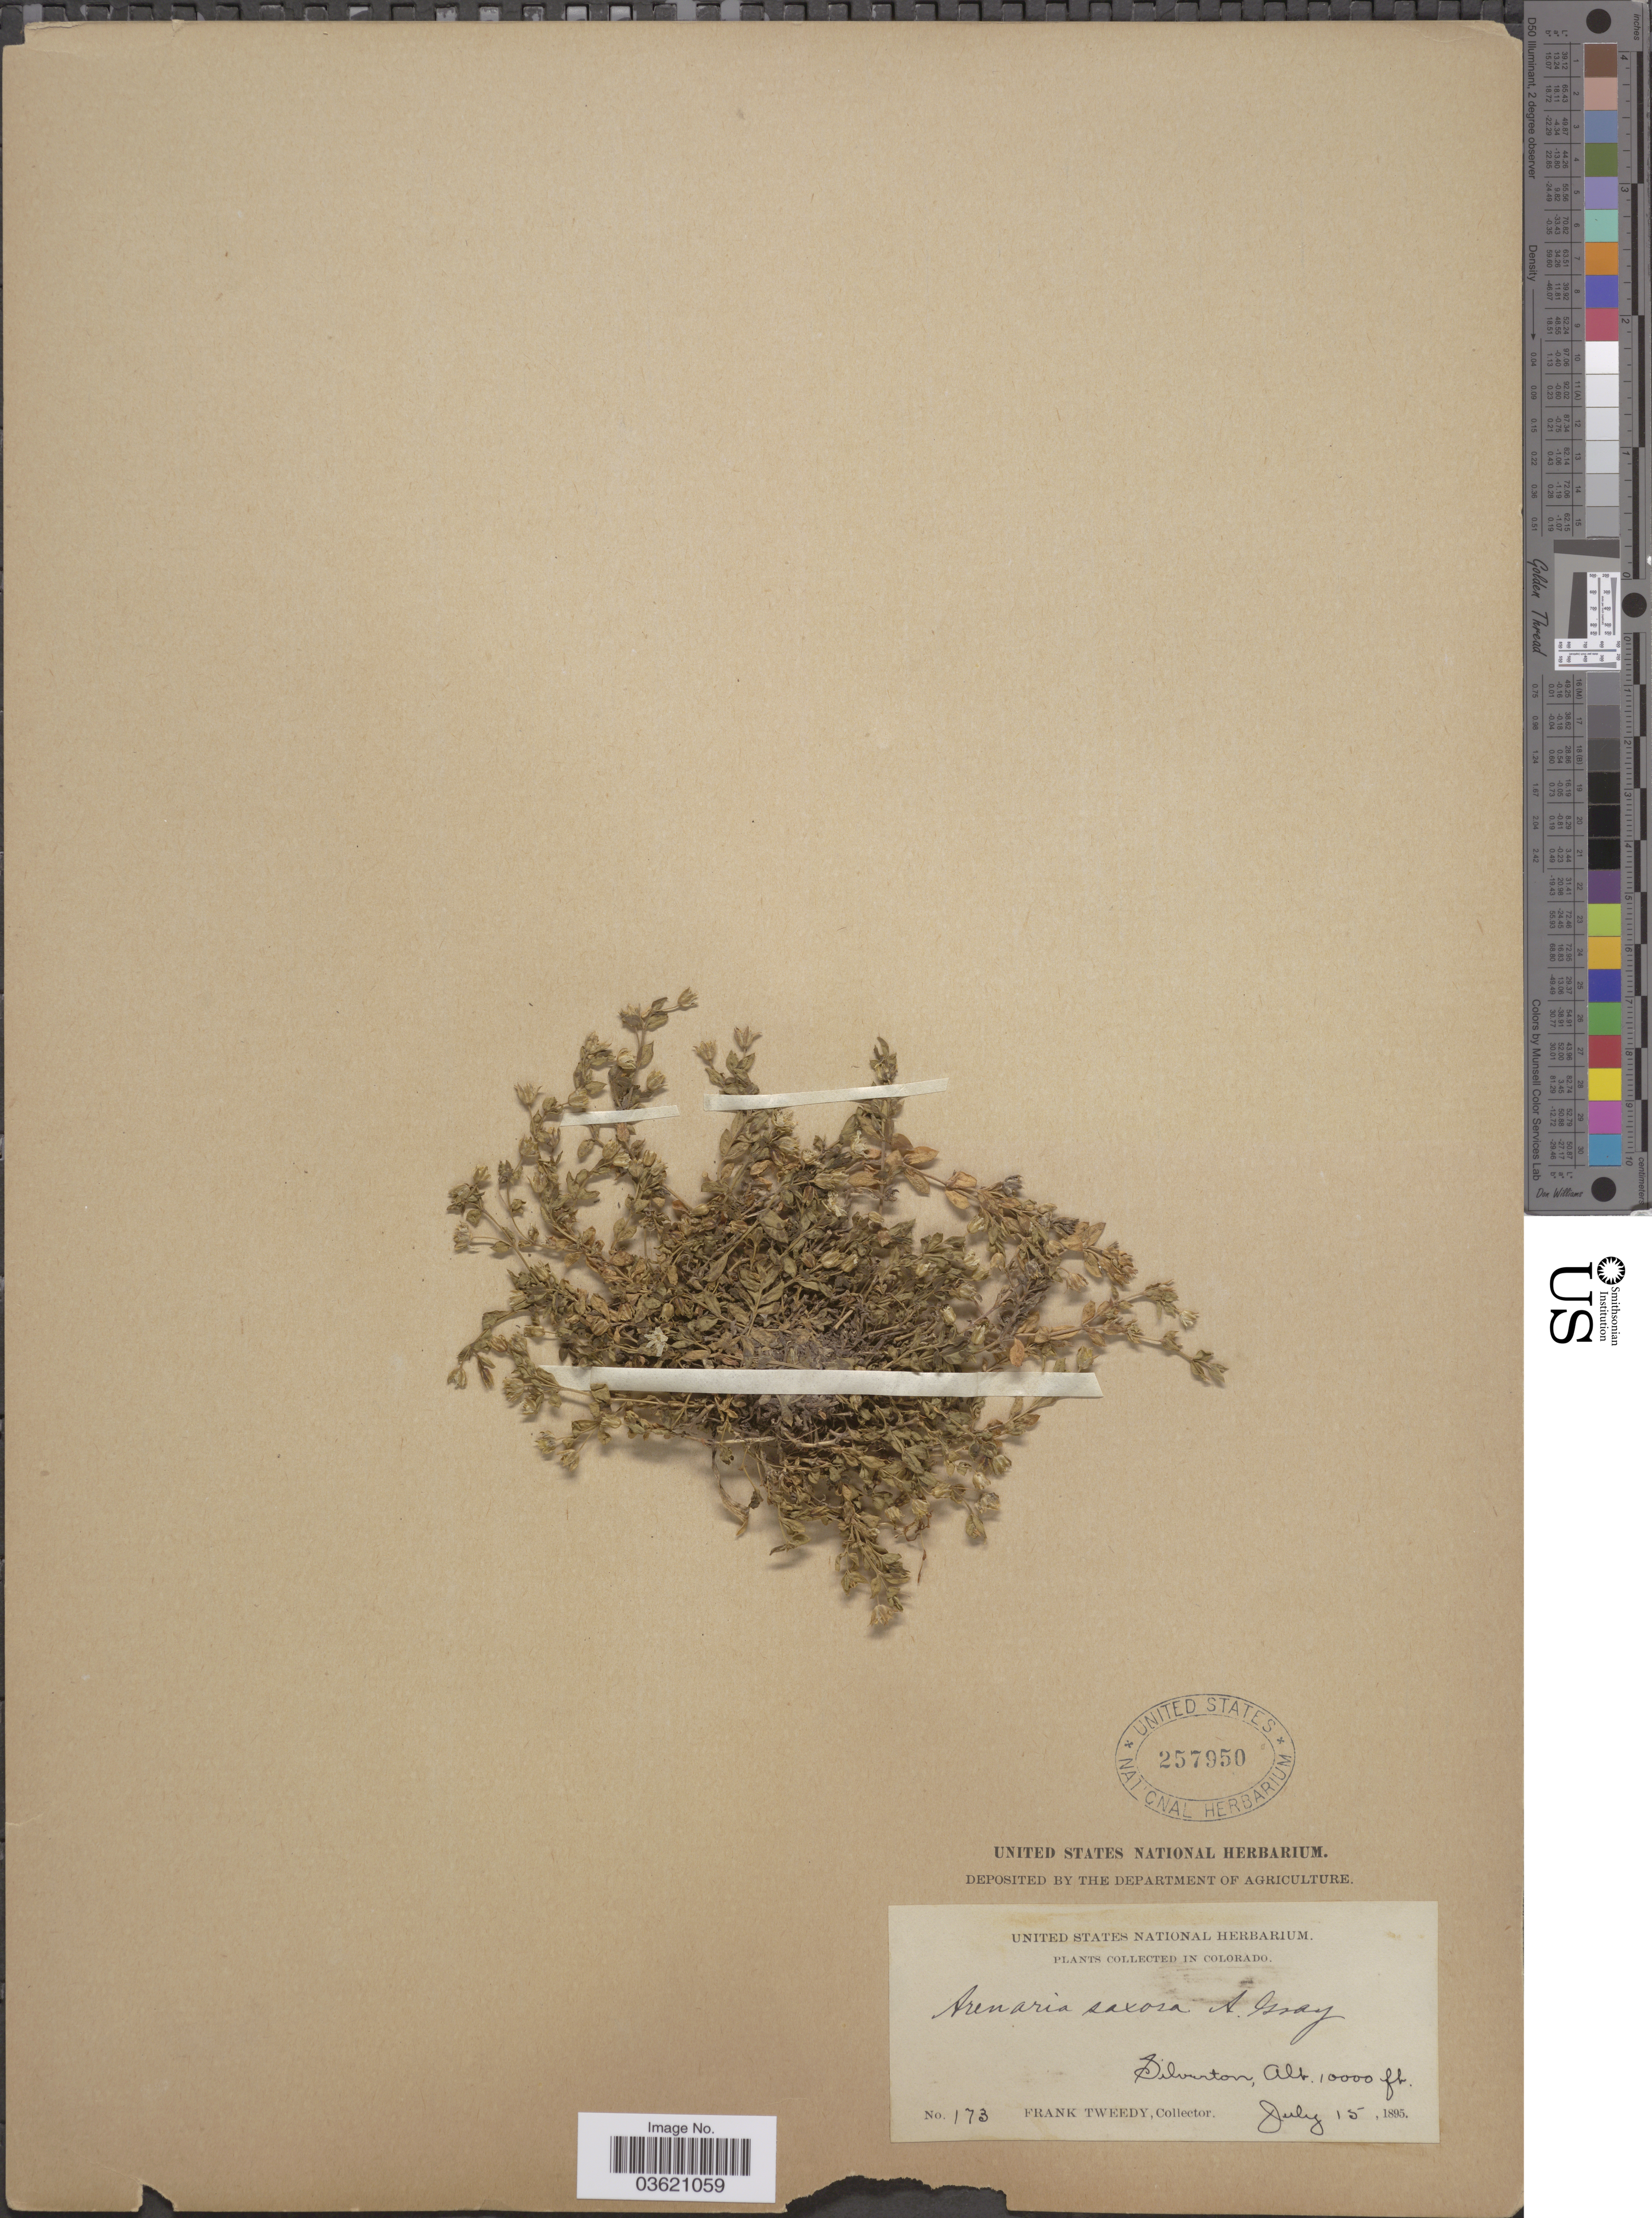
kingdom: Plantae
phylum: Tracheophyta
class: Magnoliopsida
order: Caryophyllales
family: Caryophyllaceae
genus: Arenaria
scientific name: Arenaria polycaulos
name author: Rydb.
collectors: F. Tweedy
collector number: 173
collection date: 1895-07-15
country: United States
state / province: Colorado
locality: Silverton.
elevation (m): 3048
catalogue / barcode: US 257950